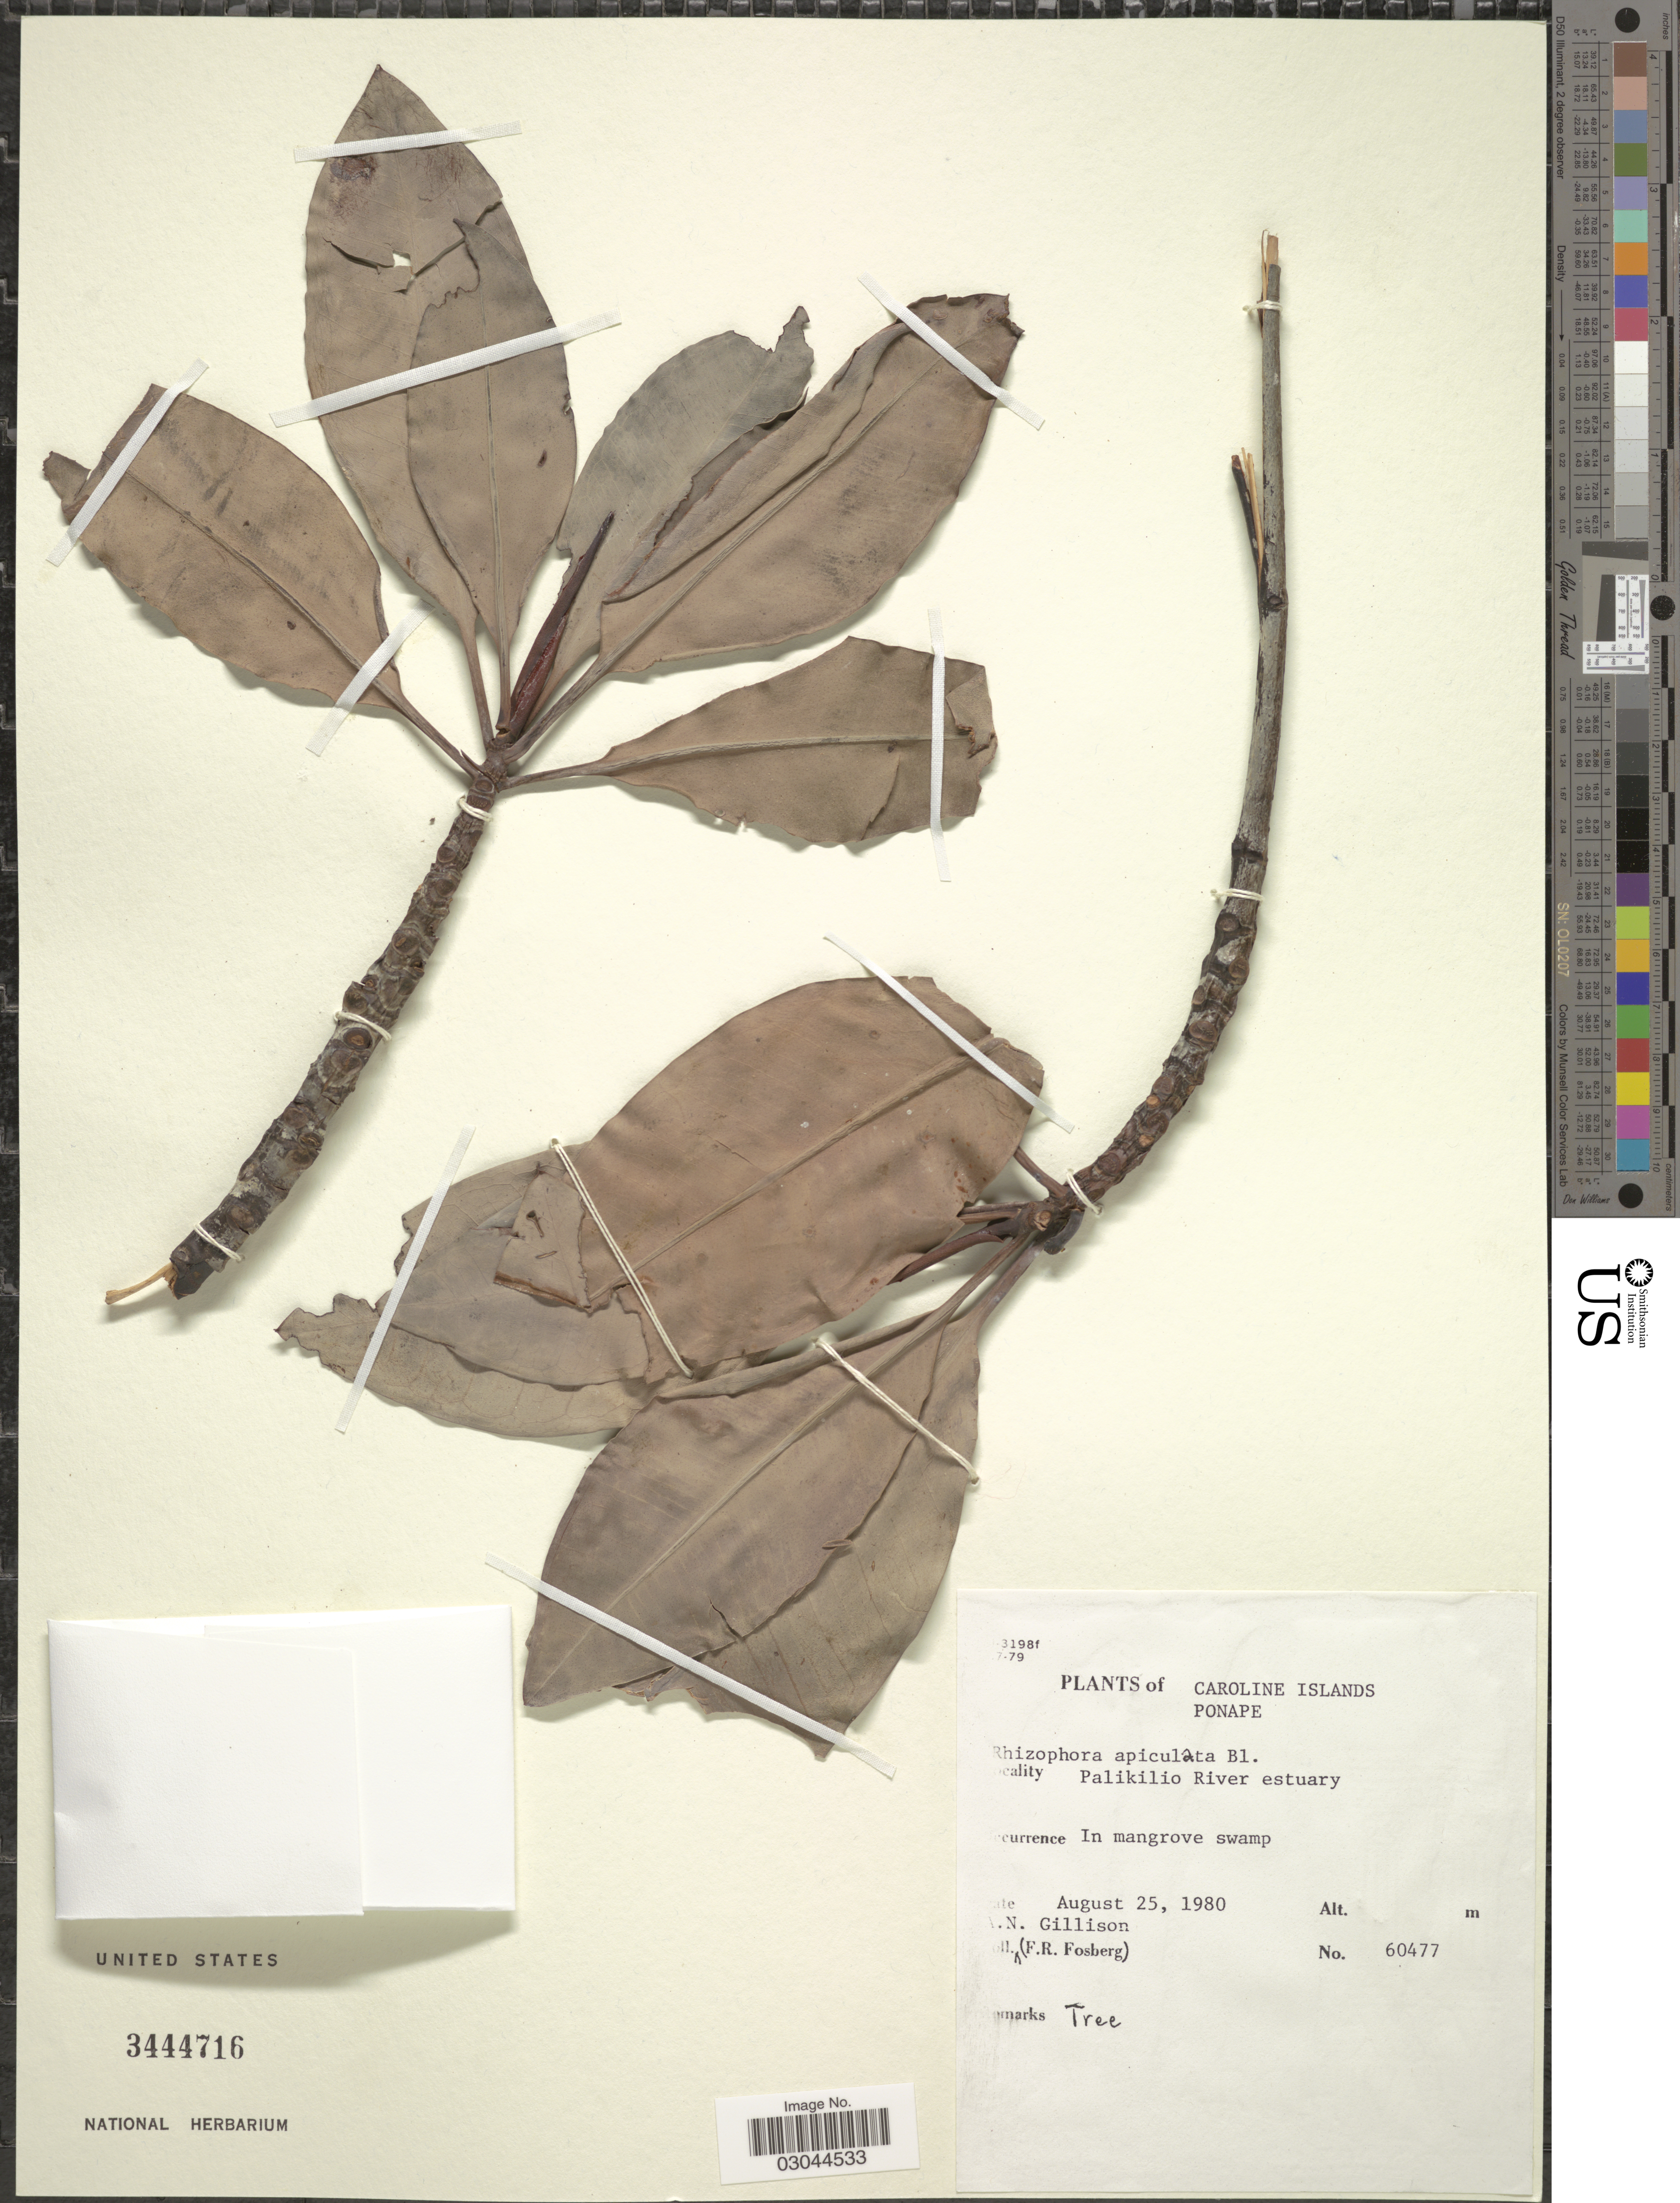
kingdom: Plantae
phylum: Tracheophyta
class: Magnoliopsida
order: Malpighiales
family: Rhizophoraceae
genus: Rhizophora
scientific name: Rhizophora apiculata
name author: Blume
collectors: A. Gillison & F. R. Fosberg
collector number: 60477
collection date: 1980-08-25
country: Micronesia, Federated States of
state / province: Pohnpei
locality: Caroline Islands. Ponape. Palikilio River estuary. In mangrove swamp.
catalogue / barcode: US 3444716